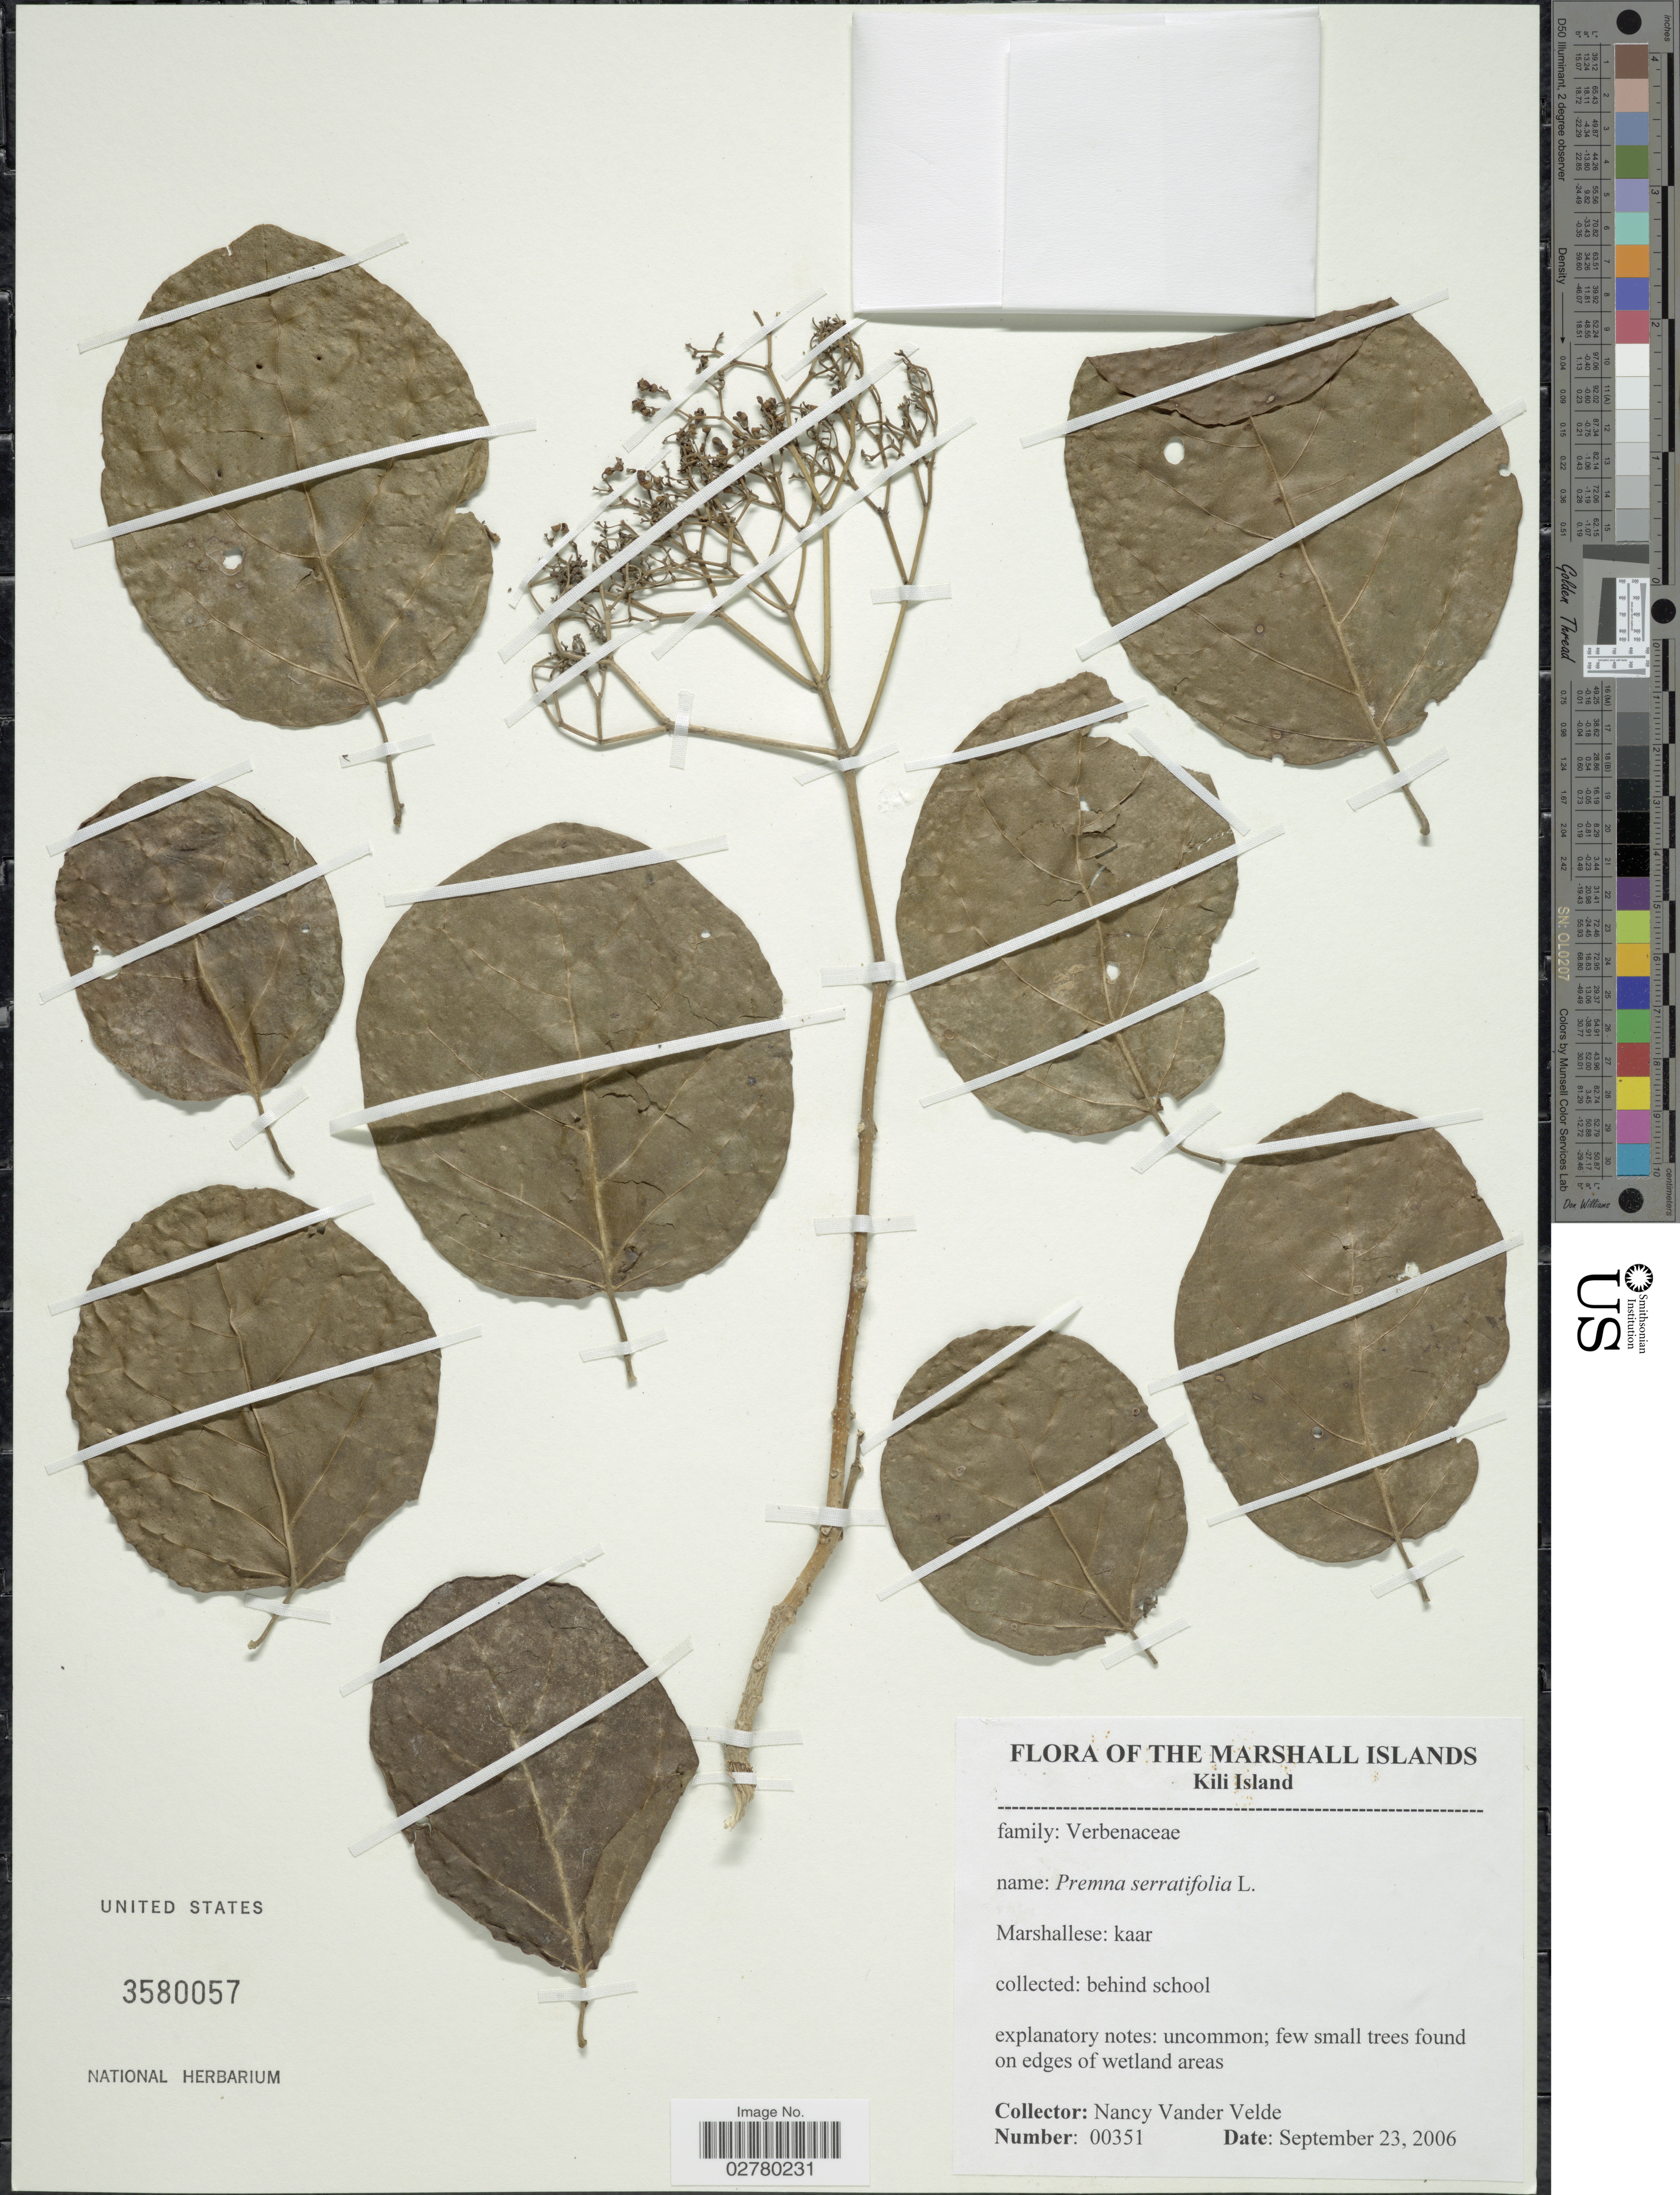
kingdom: Plantae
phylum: Tracheophyta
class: Magnoliopsida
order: Lamiales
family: Lamiaceae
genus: Premna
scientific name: Premna serratifolia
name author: L.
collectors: N. Vander Velde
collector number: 00351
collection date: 2006-09-23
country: Marshall Islands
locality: Kili Island.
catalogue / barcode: US 3580057